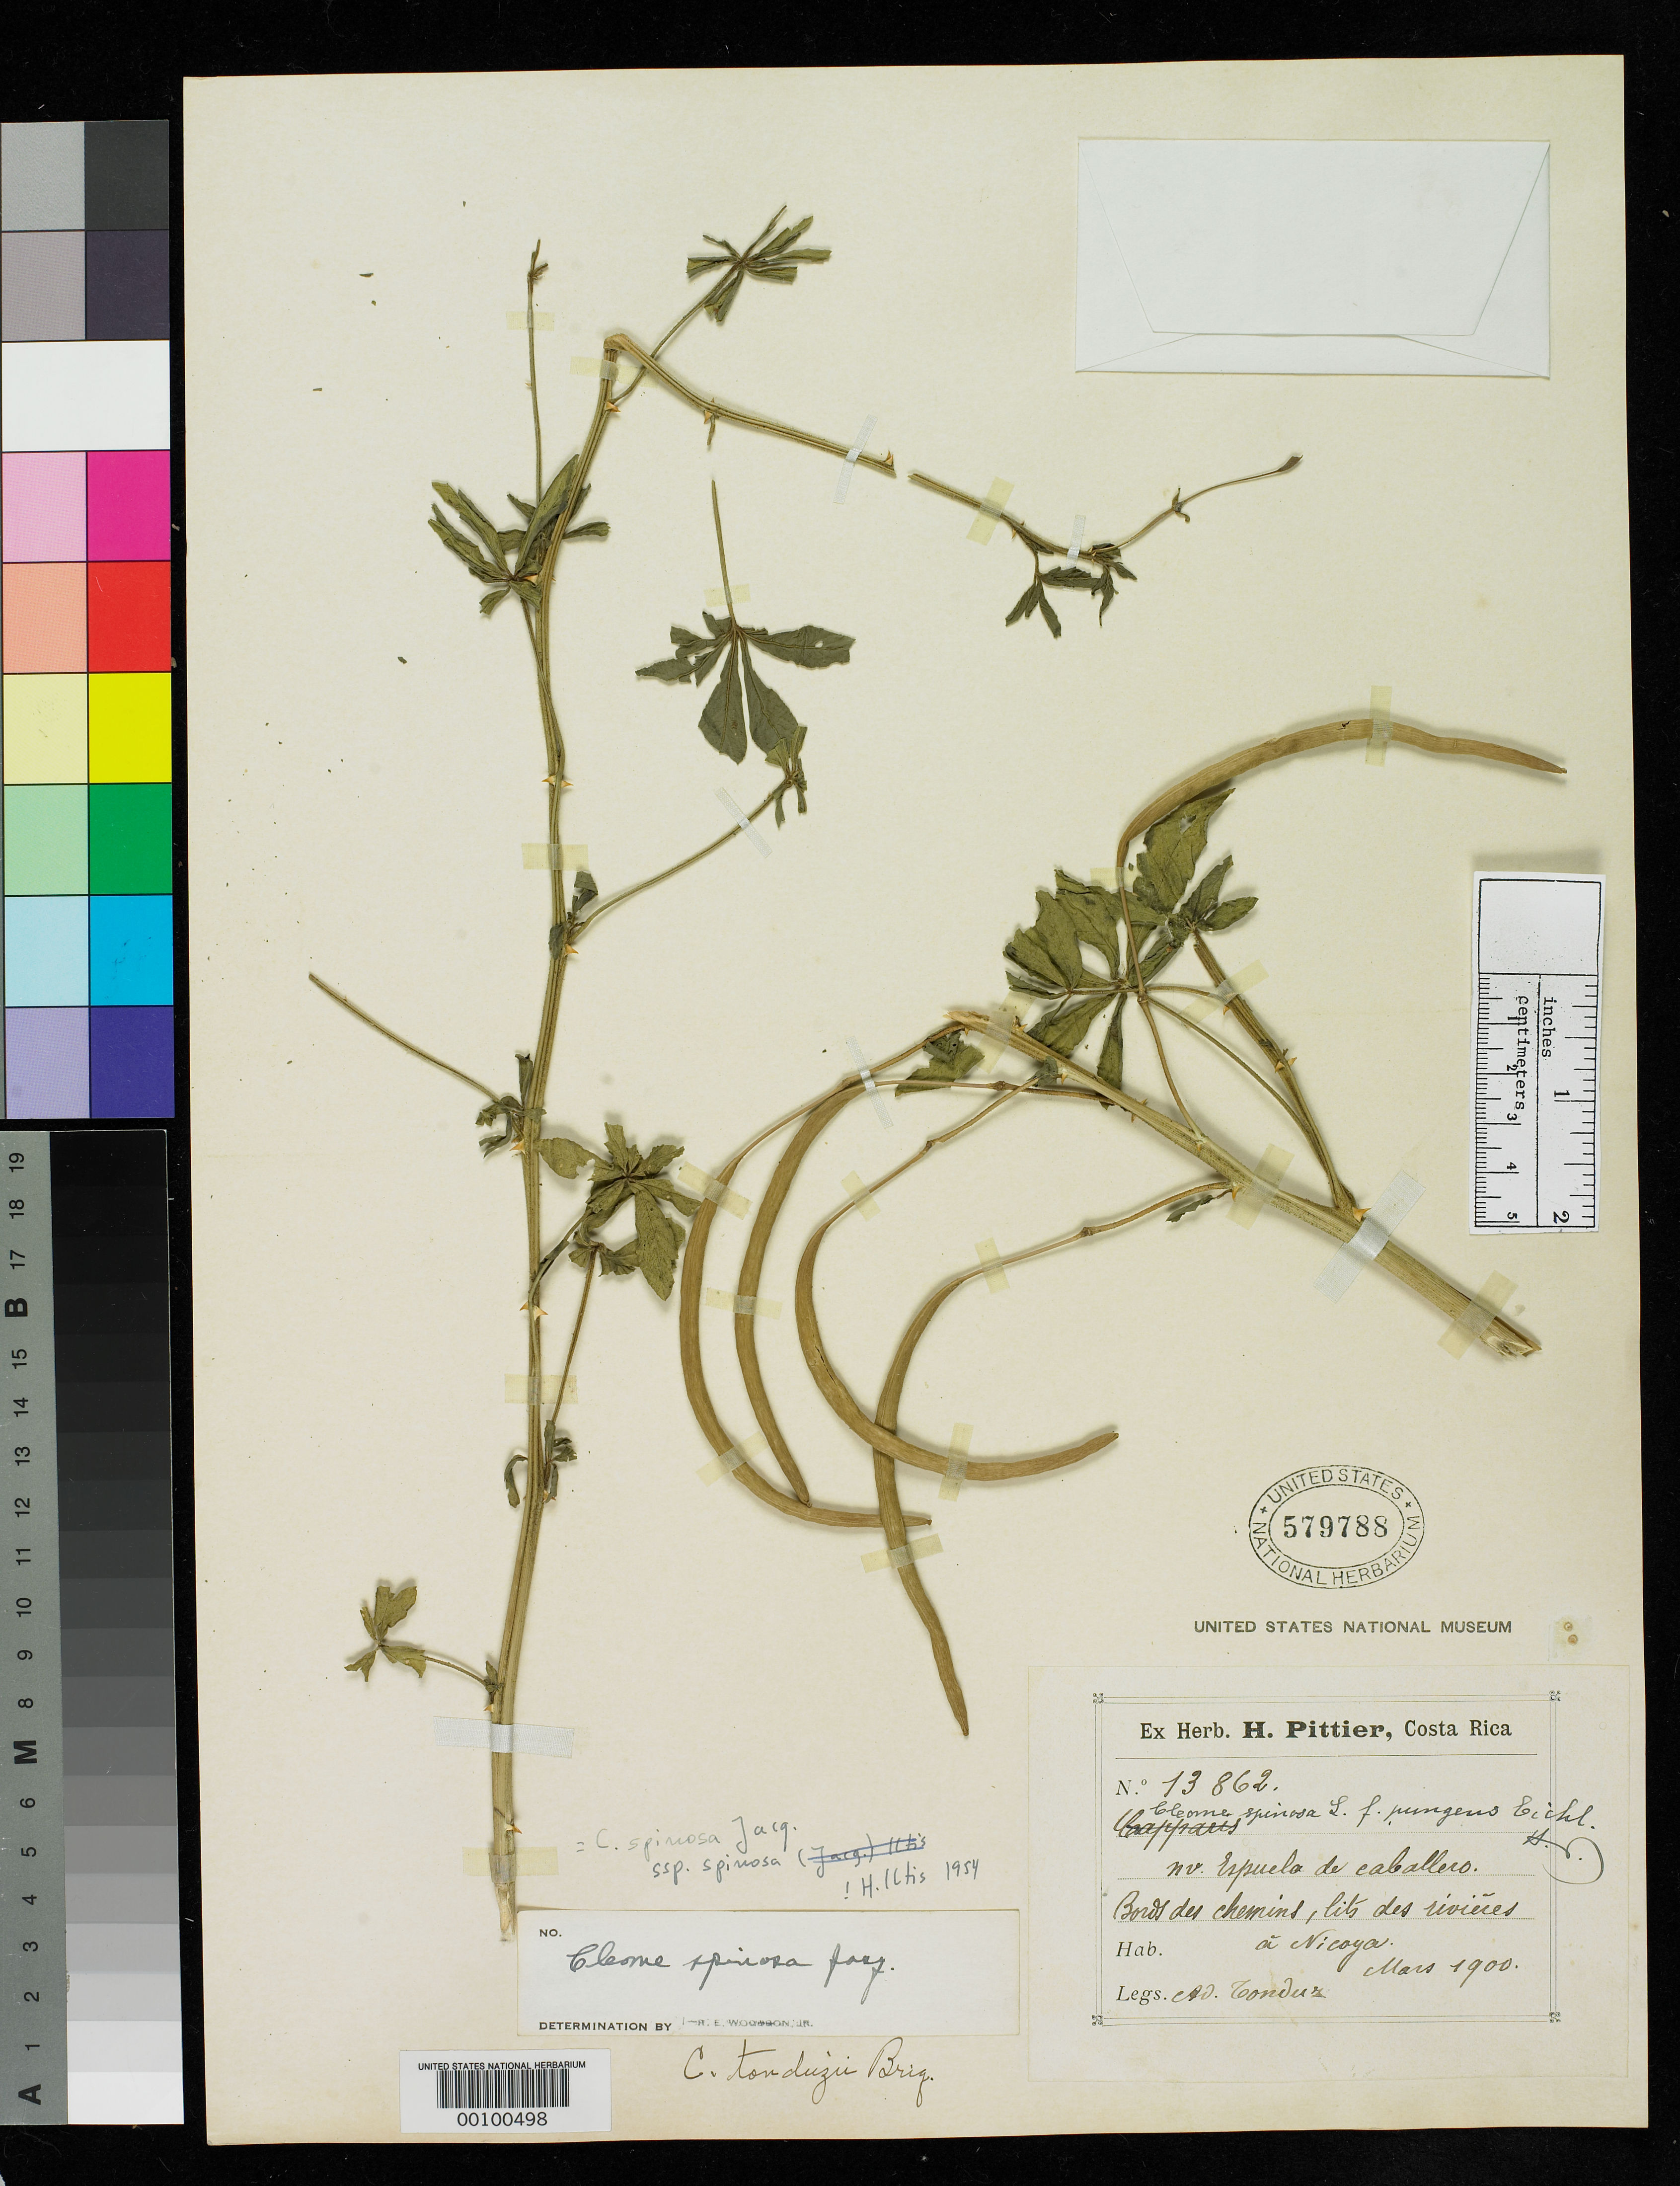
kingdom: Plantae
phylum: Tracheophyta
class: Magnoliopsida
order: Brassicales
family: Cleomaceae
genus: Cleome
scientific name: Cleome tonduzii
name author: Briq.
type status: Isotype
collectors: A. Tonduz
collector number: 13862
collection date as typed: Mar 1900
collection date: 1900-03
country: Costa Rica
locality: Nyesya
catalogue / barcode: US 579788